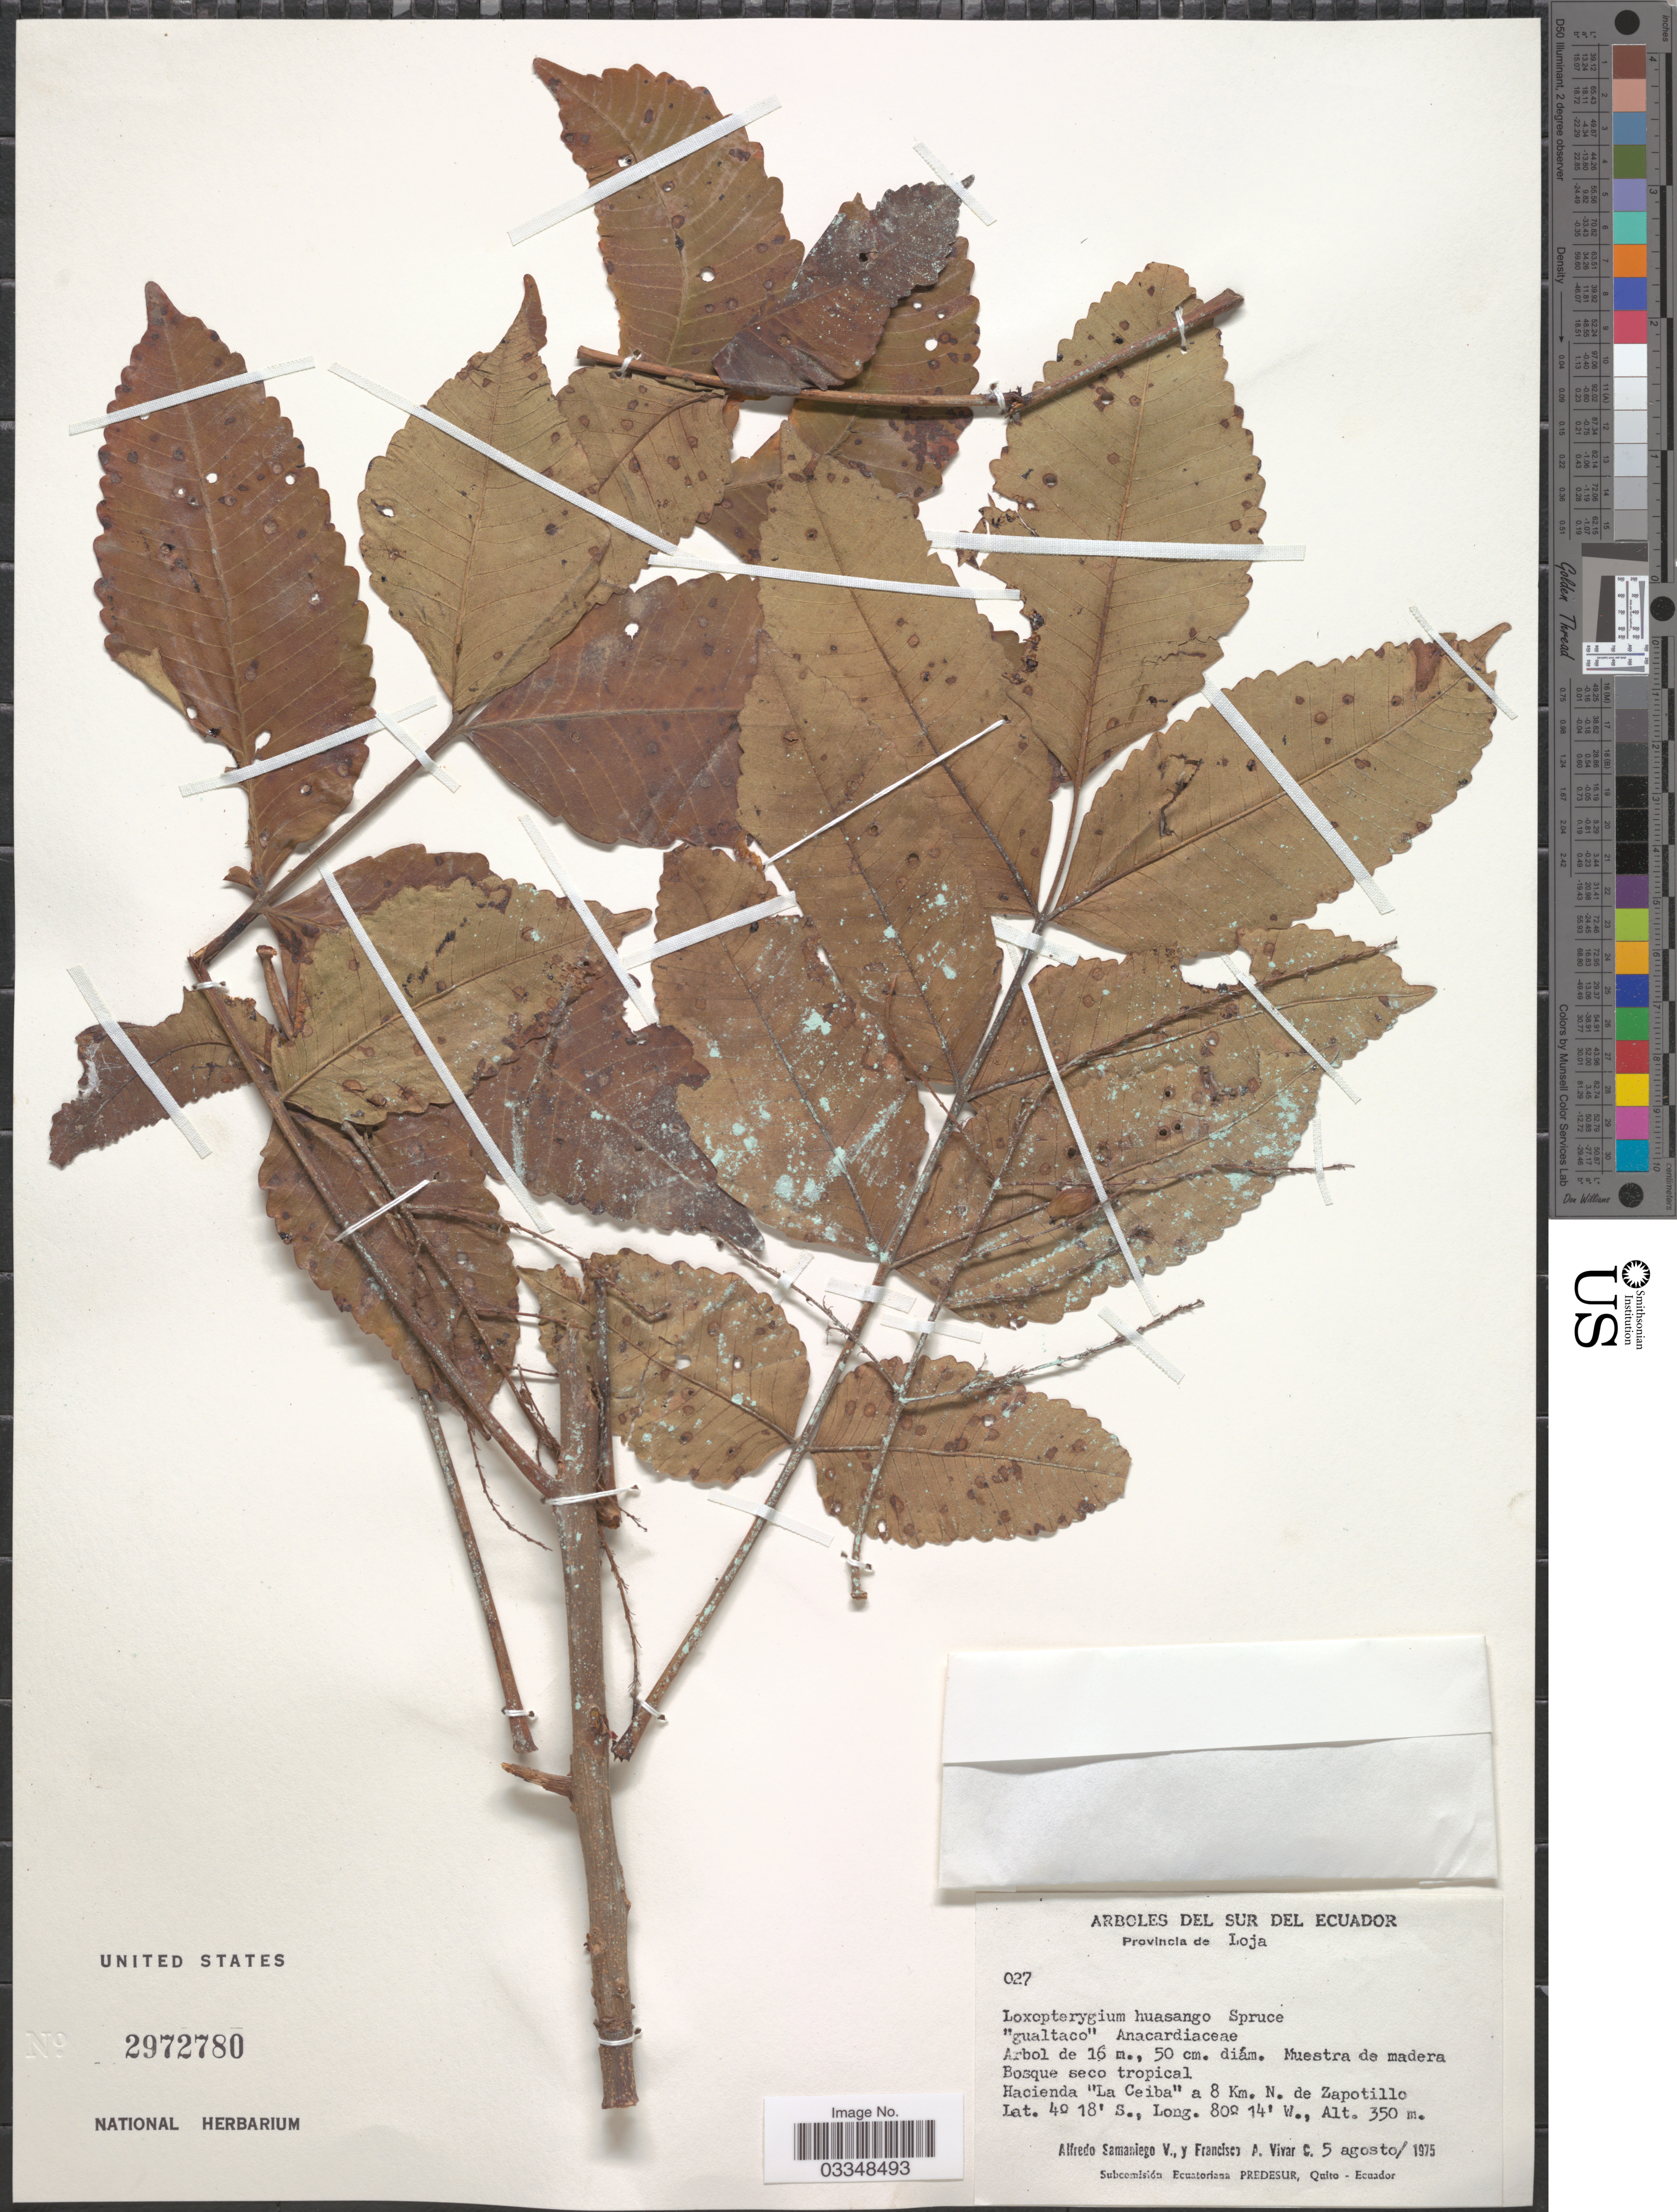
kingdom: Plantae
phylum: Tracheophyta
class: Magnoliopsida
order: Sapindales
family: Anacardiaceae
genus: Loxopterygium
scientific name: Loxopterygium huasango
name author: Spruce ex Engl.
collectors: A. Samaniego & F. A. Vivar C.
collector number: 027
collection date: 1975-08-05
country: Ecuador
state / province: Loja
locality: Hacienda "La Ceiba" a 8 Km. N de Zapotillo.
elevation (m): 350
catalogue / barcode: US 2972780